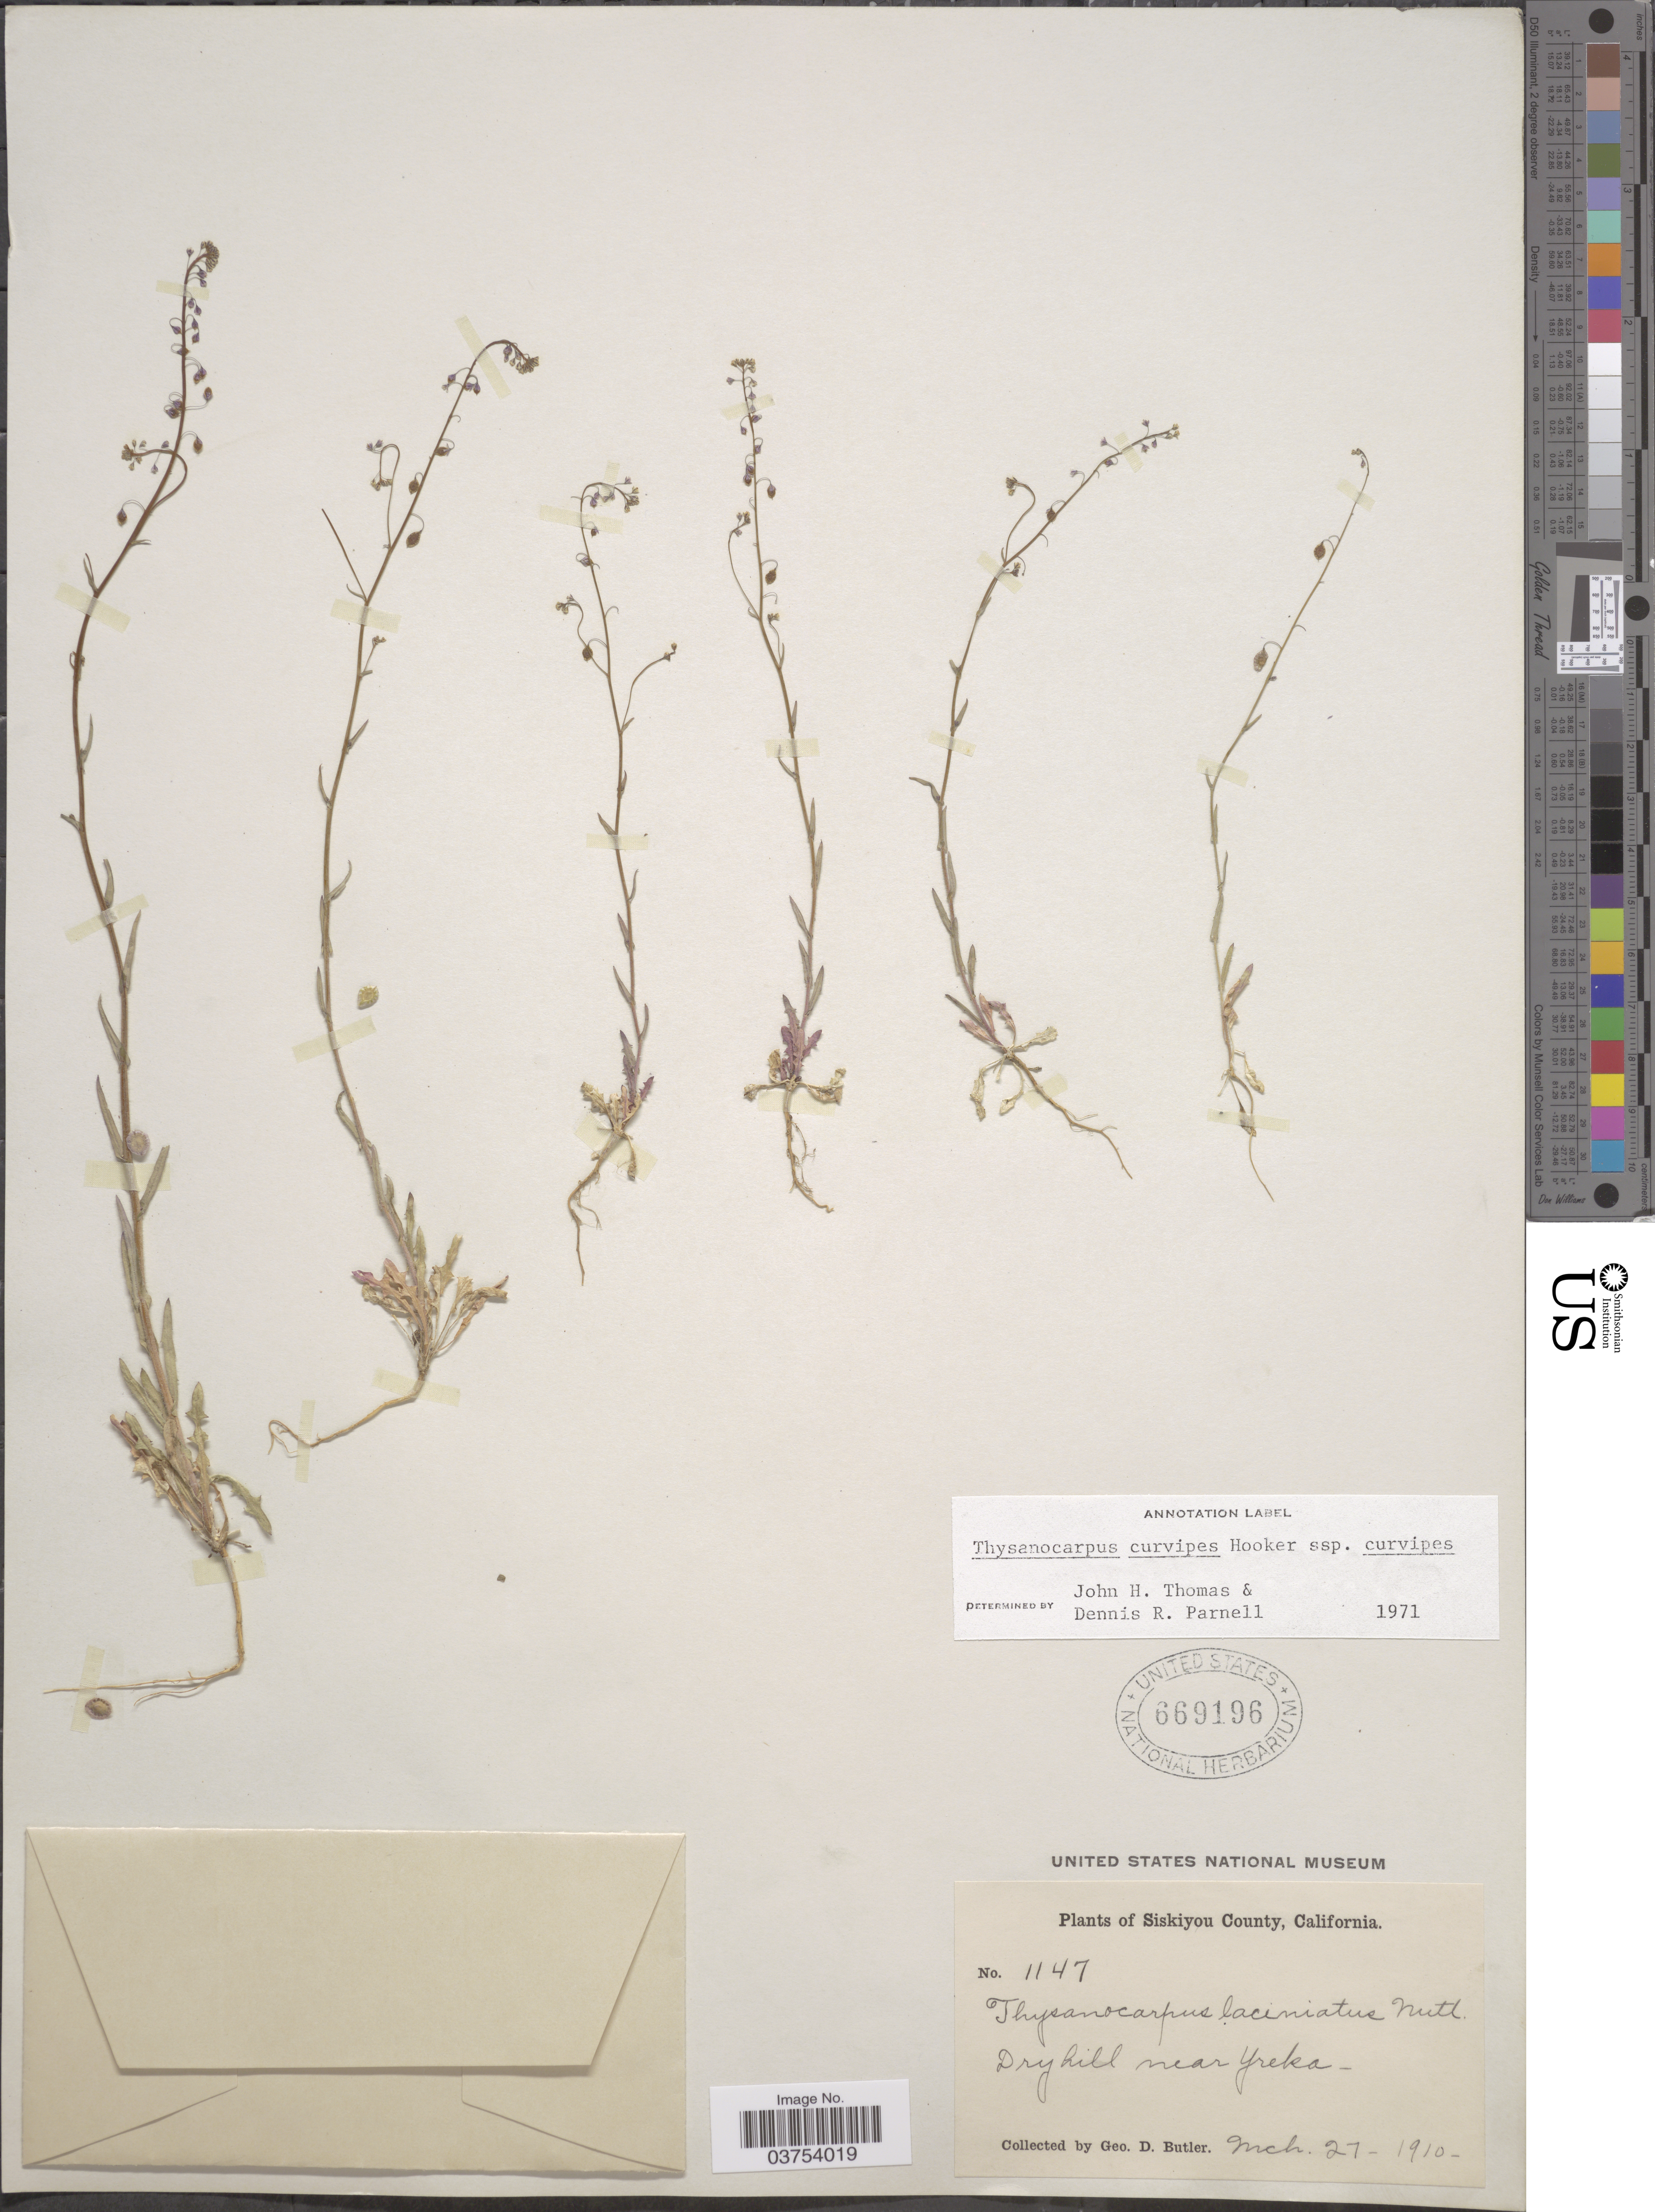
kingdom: Plantae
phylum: Tracheophyta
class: Magnoliopsida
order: Brassicales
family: Brassicaceae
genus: Thysanocarpus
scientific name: Thysanocarpus curvipes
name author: Hook.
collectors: G. D. Butler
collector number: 1147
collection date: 1910-03-27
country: United States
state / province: California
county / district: Siskiyou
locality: Siskiyou County. Dry hill near Yreka.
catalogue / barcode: US 669196